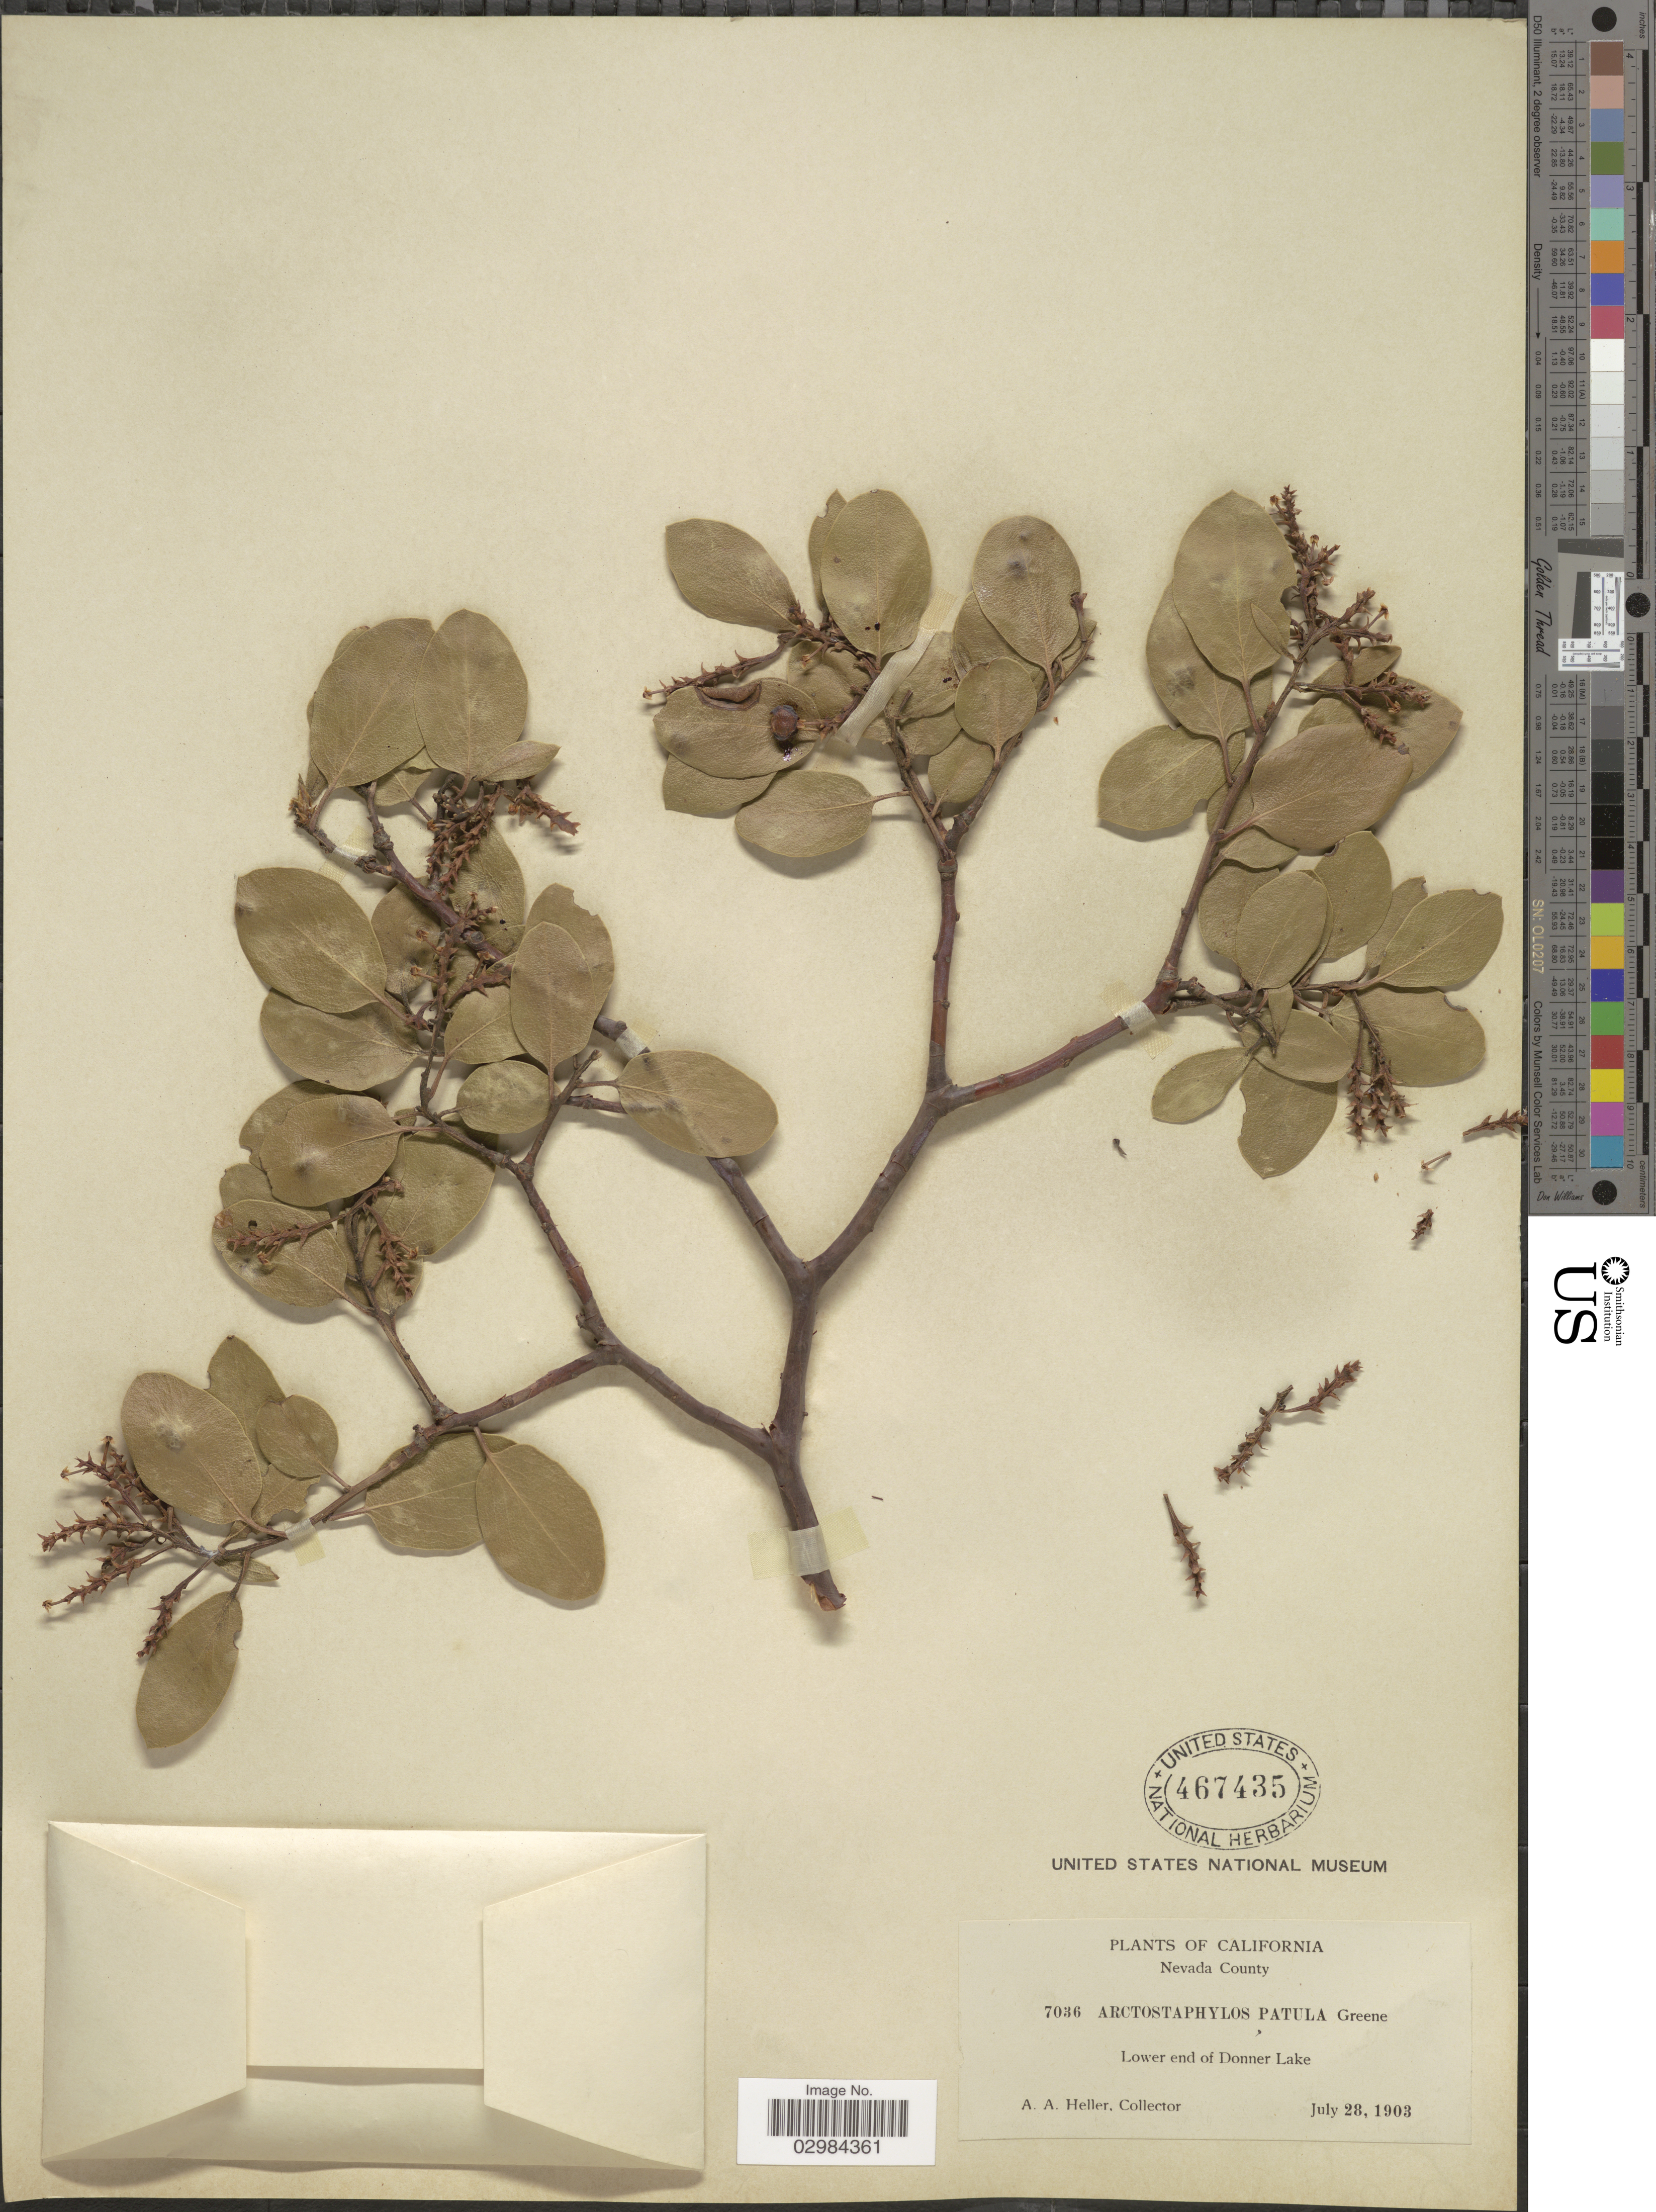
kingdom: Plantae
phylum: Tracheophyta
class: Magnoliopsida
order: Ericales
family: Ericaceae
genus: Arctostaphylos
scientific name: Arctostaphylos patula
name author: Greene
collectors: A. A. Heller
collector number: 7036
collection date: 1903-07-28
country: United States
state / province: California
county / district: Nevada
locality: Nevada County, Lower end of Donner Lake.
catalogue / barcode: US 467435